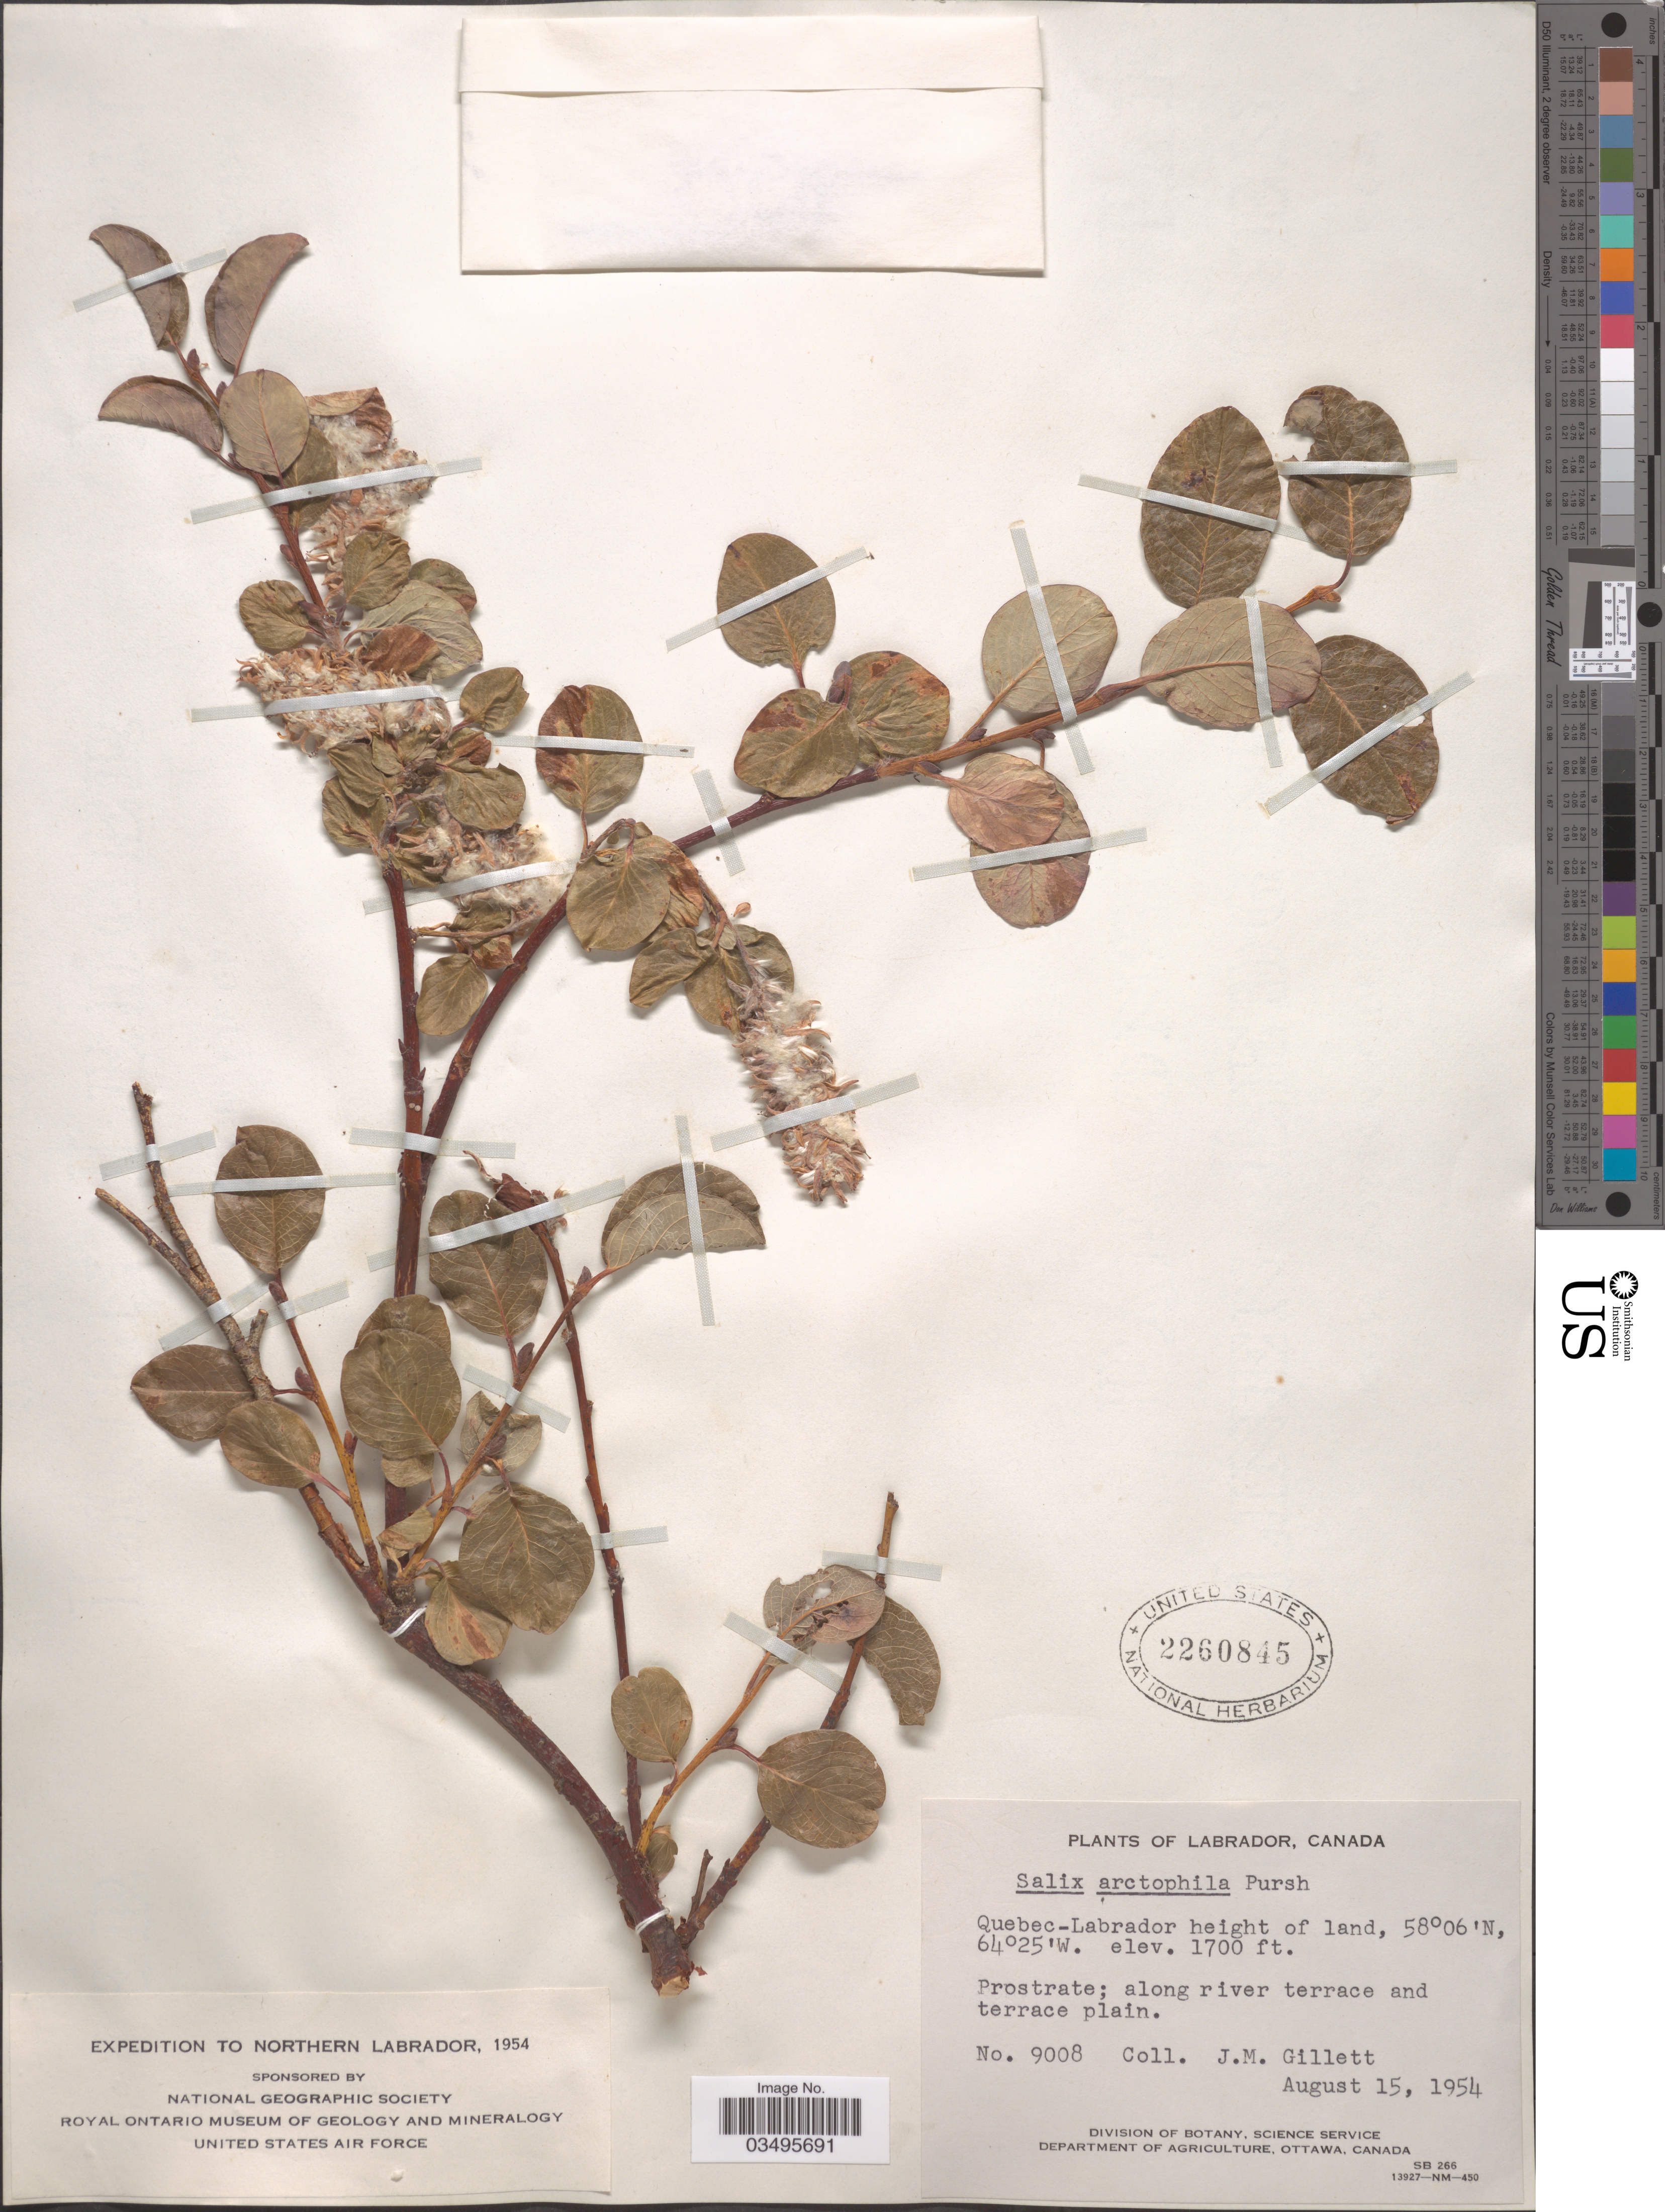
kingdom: Plantae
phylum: Tracheophyta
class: Magnoliopsida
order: Malpighiales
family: Salicaceae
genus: Salix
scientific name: Salix arctophila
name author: Cockerell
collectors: J. M. Gillett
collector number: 9008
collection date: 1954-08-15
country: Canada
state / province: Newfoundland and Labrador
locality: Northern Labrador. Quebec-Labrador height of land.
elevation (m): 518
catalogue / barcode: US 2260845